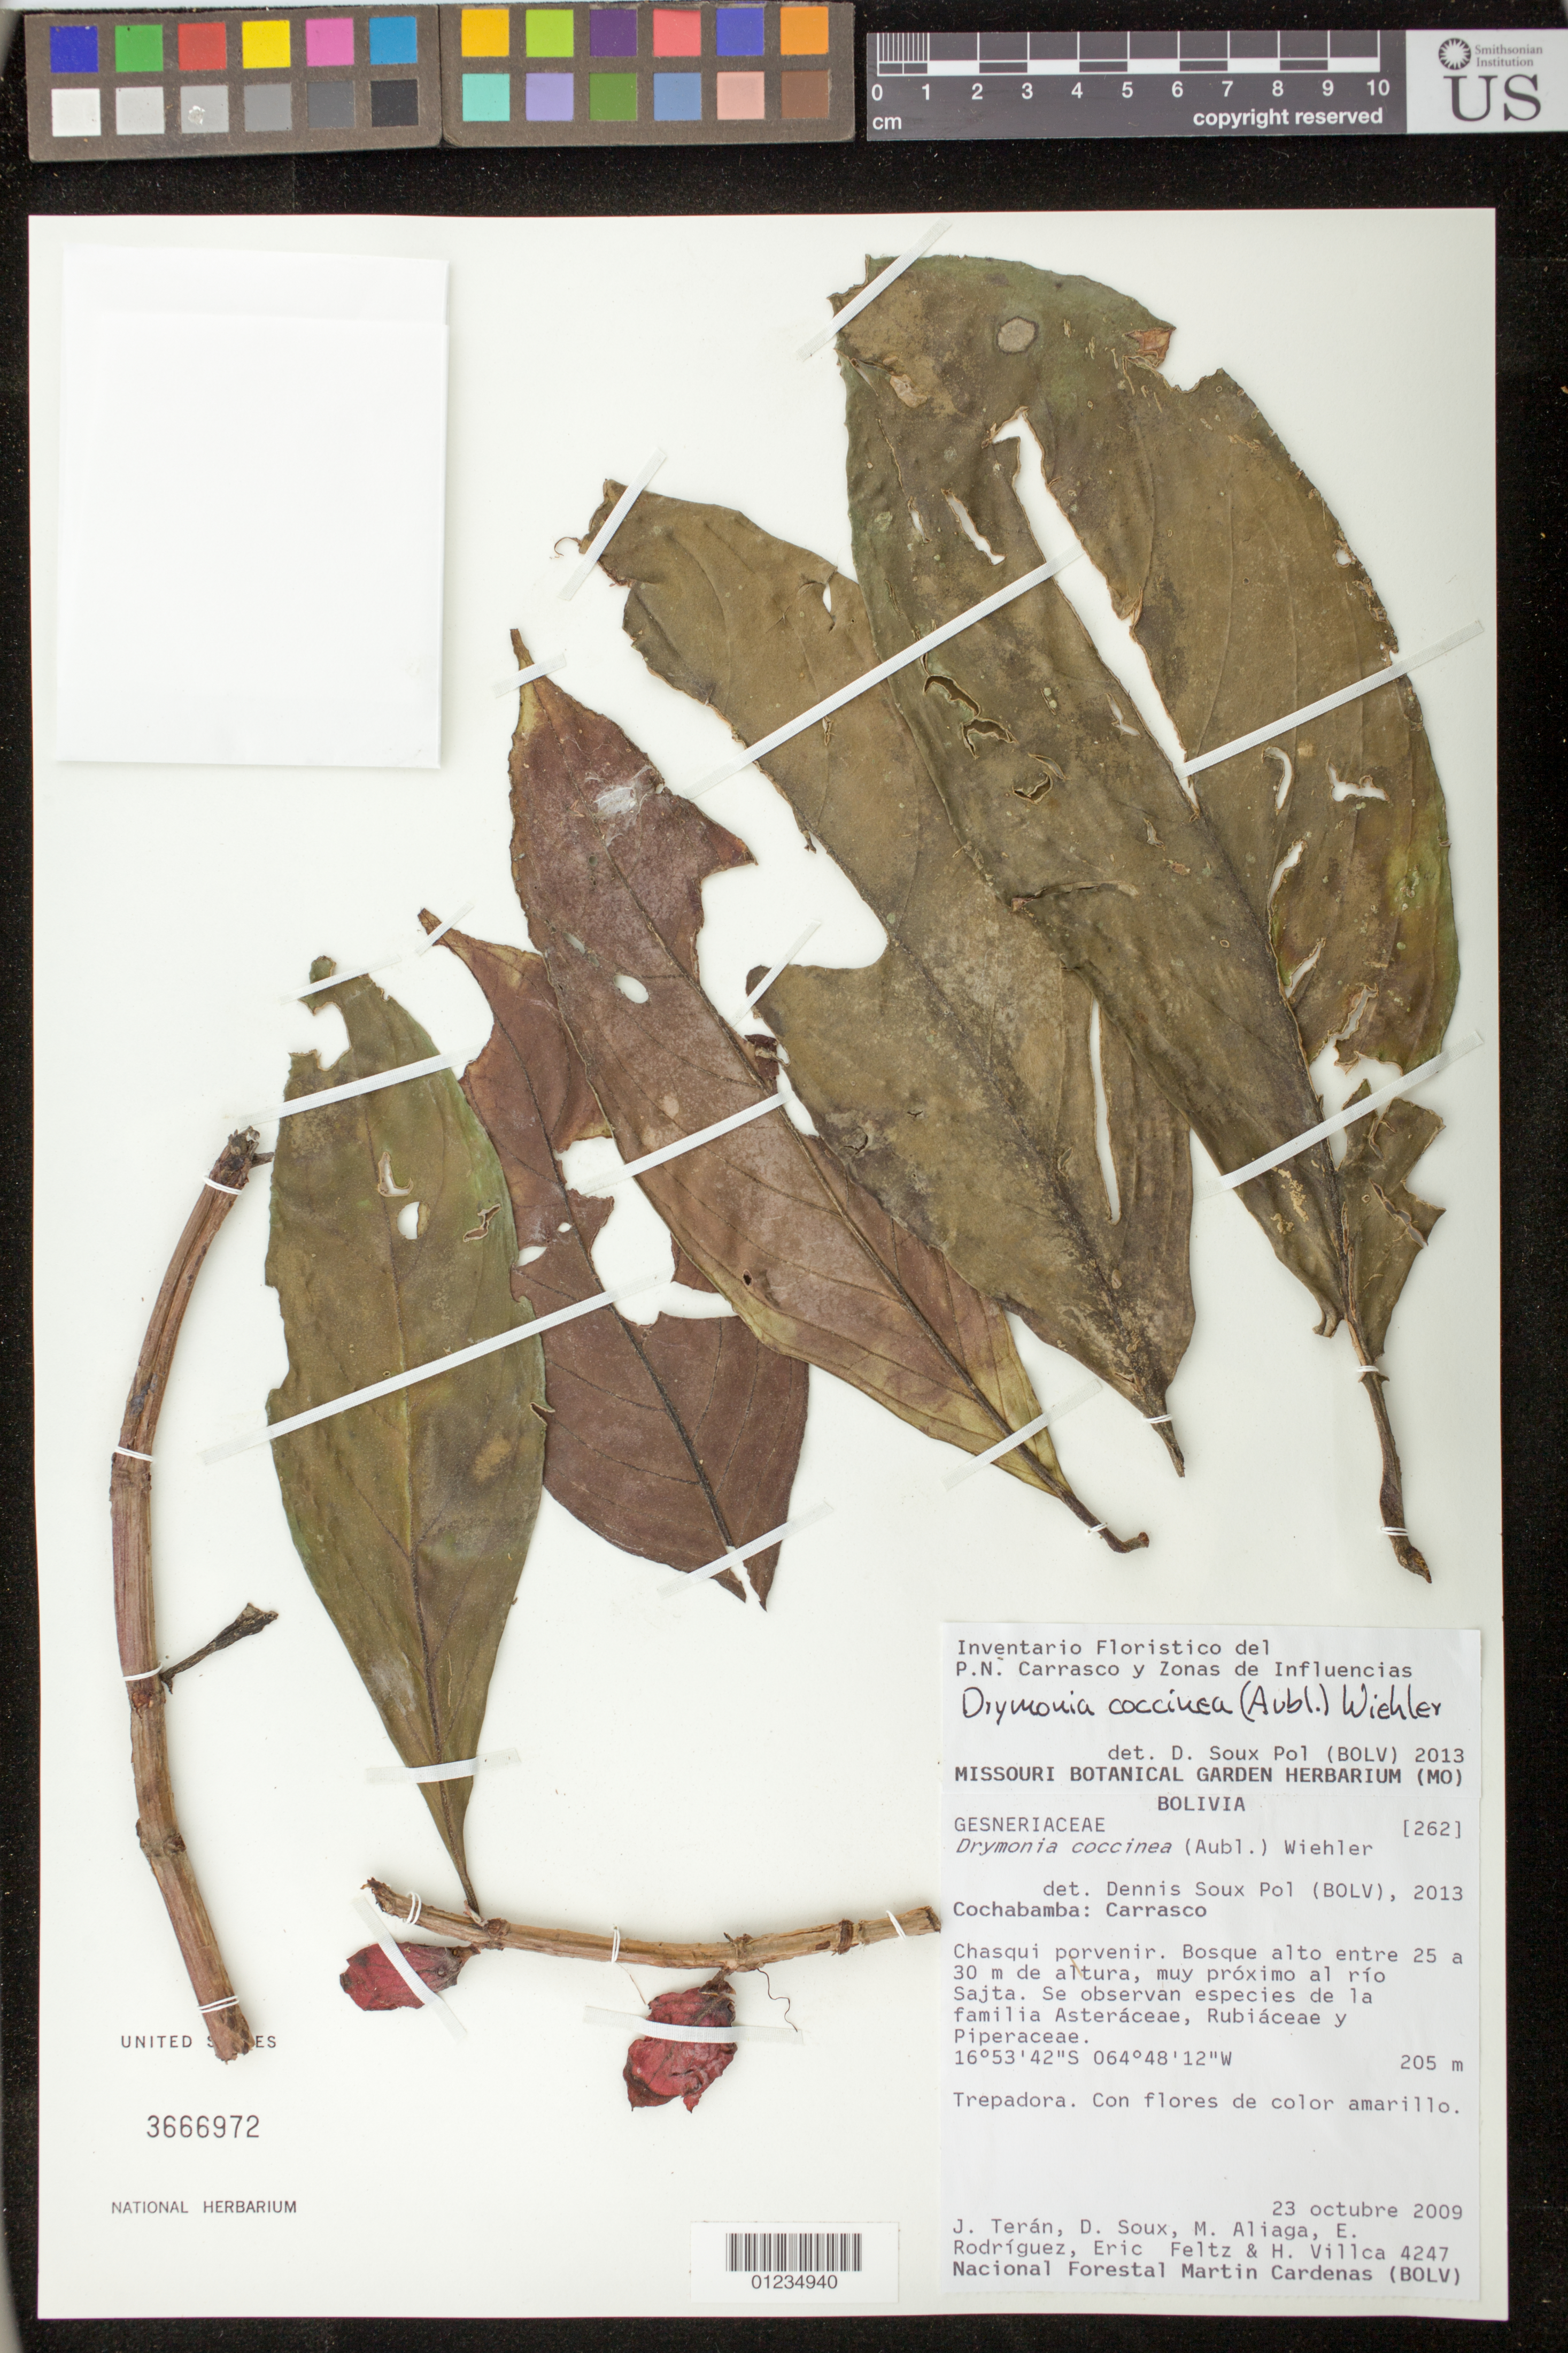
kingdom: Plantae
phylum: Tracheophyta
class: Magnoliopsida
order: Lamiales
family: Gesneriaceae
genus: Drymonia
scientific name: Drymonia coccinea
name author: (Aubl.) Wiehler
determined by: Soux, D.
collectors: J. Teran et al.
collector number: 4247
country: Bolivia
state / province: Cochabamba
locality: Carrasco. Chasqui porvenir. Bosque alto entre 25 a 30 m de altura, muy proximo al rio Sajta.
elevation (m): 205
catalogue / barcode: US 3666972